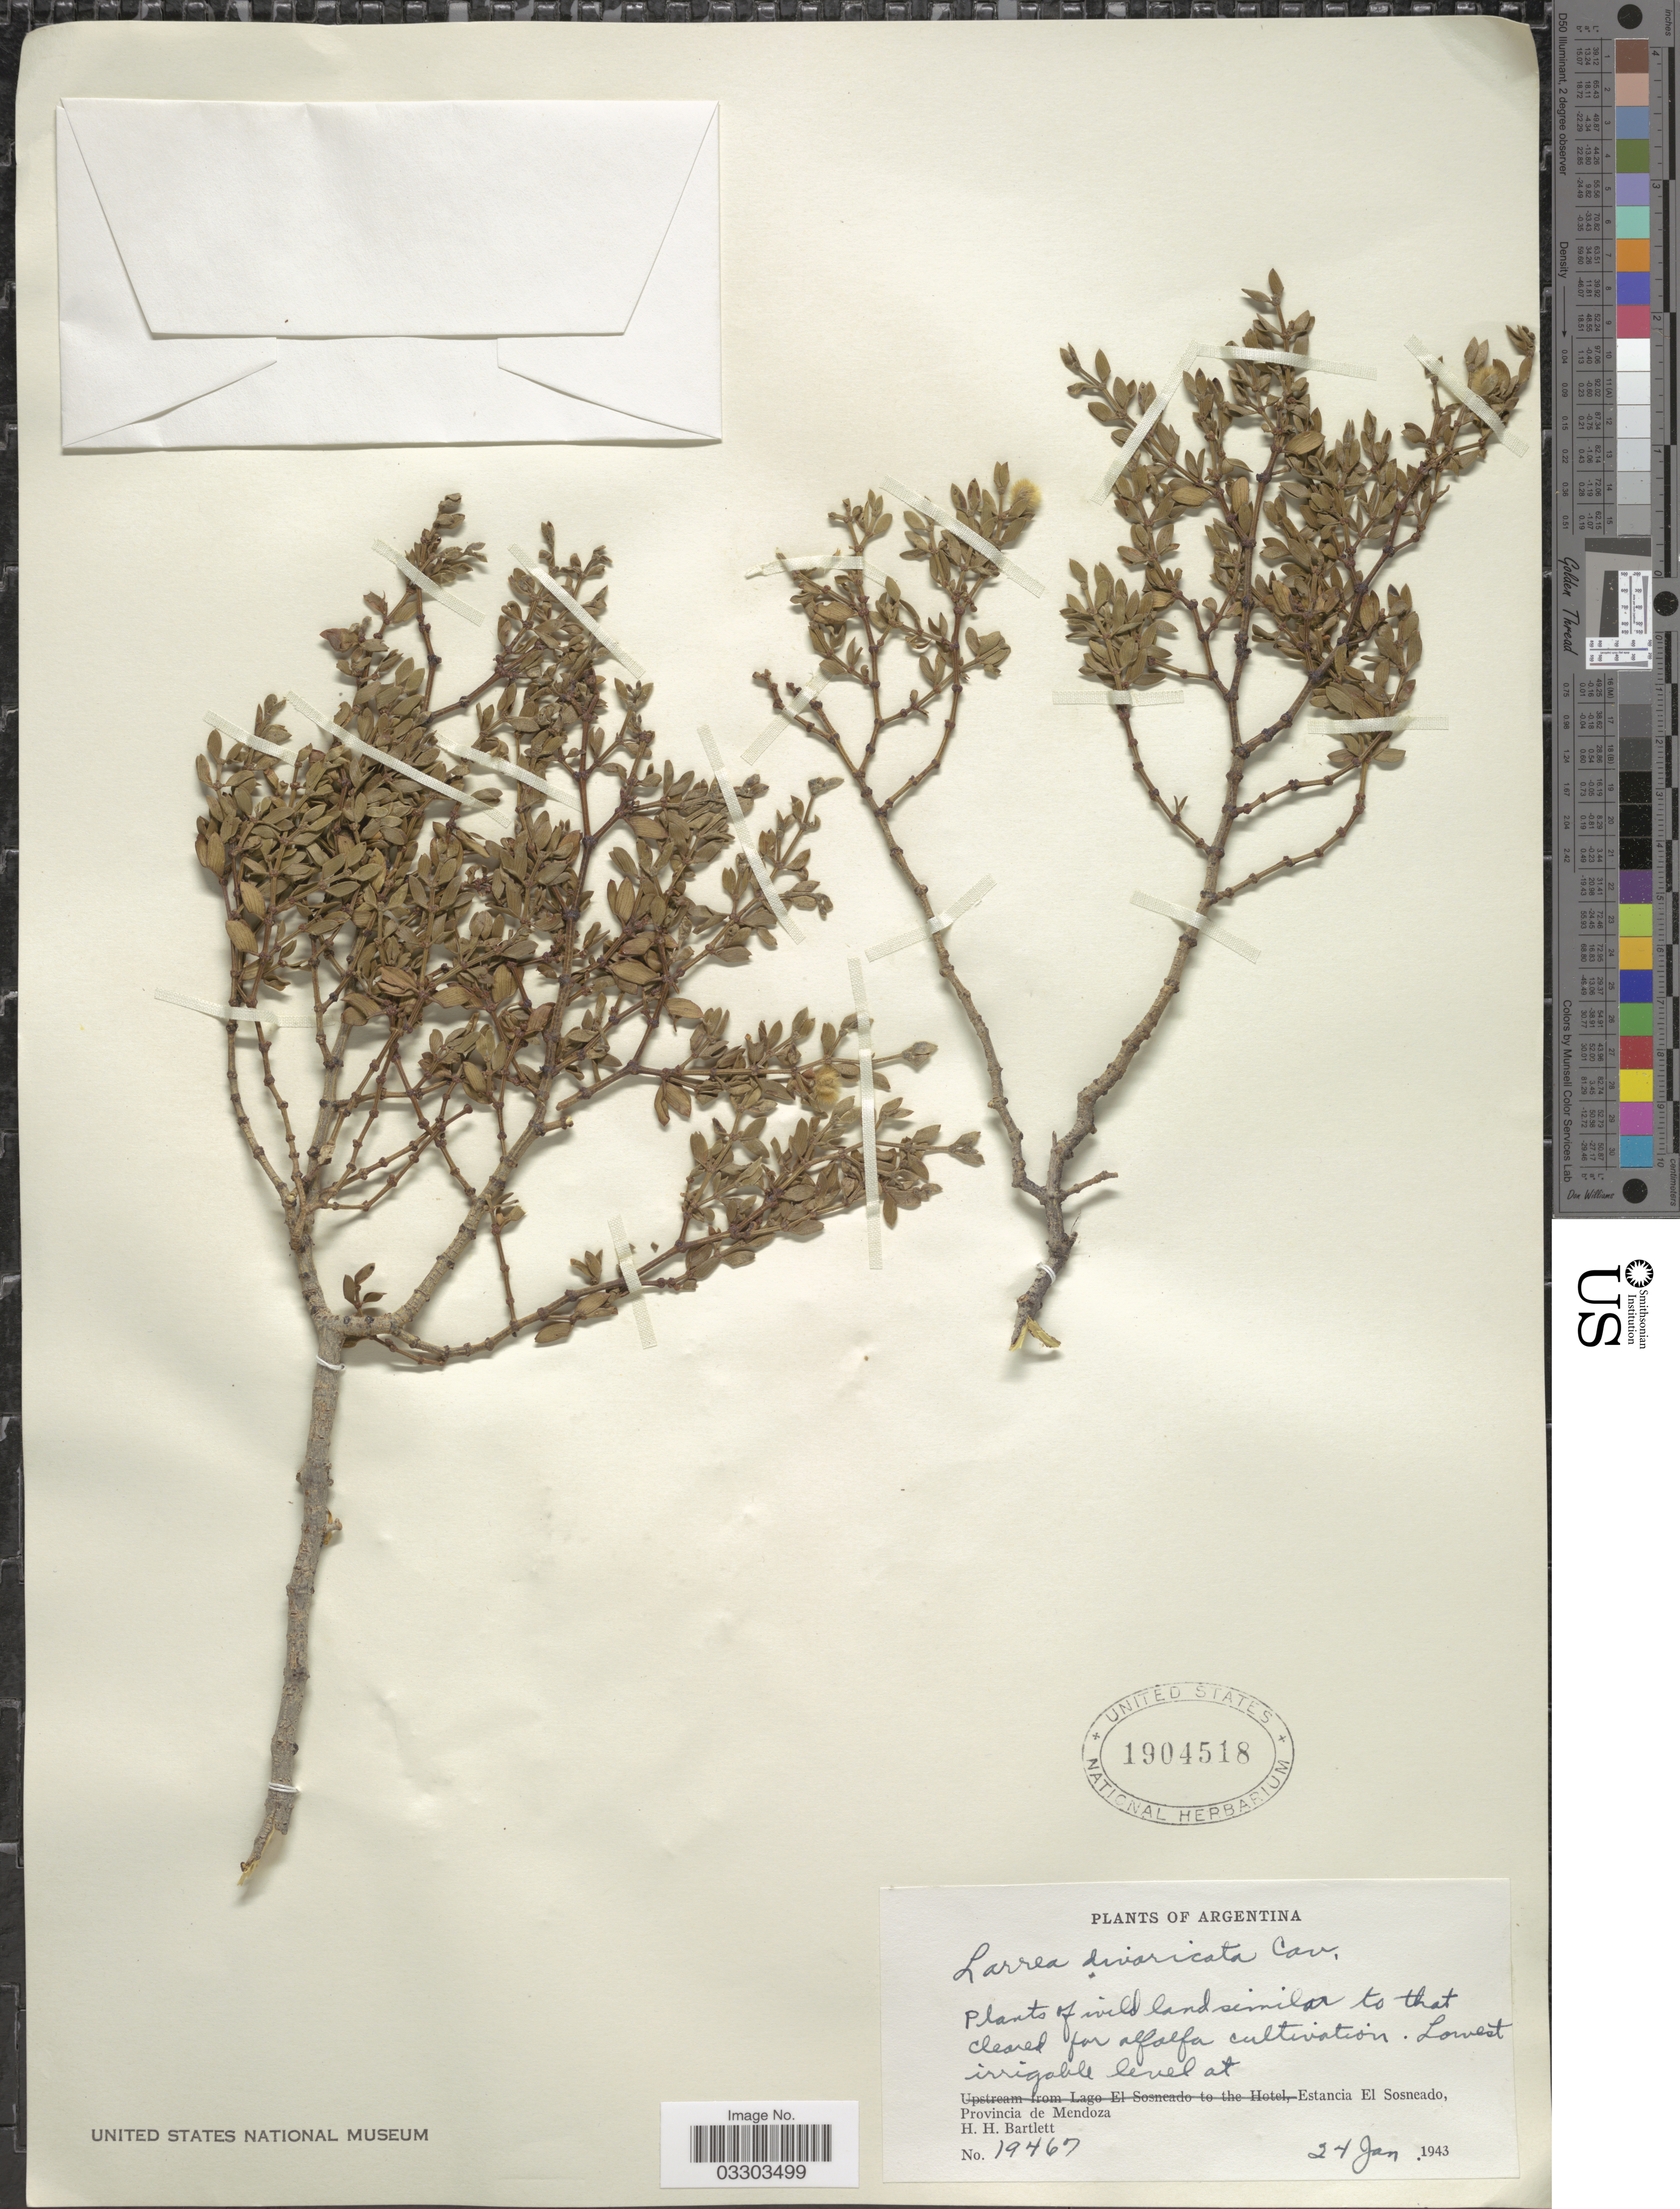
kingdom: Plantae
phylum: Tracheophyta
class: Magnoliopsida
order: Zygophyllales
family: Zygophyllaceae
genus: Larrea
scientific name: Larrea divaricata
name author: Cav.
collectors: H. H. Bartlett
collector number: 19467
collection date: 1943-01-24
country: Argentina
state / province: Mendoza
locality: Estancia El Sosneado.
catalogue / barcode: US 1904518